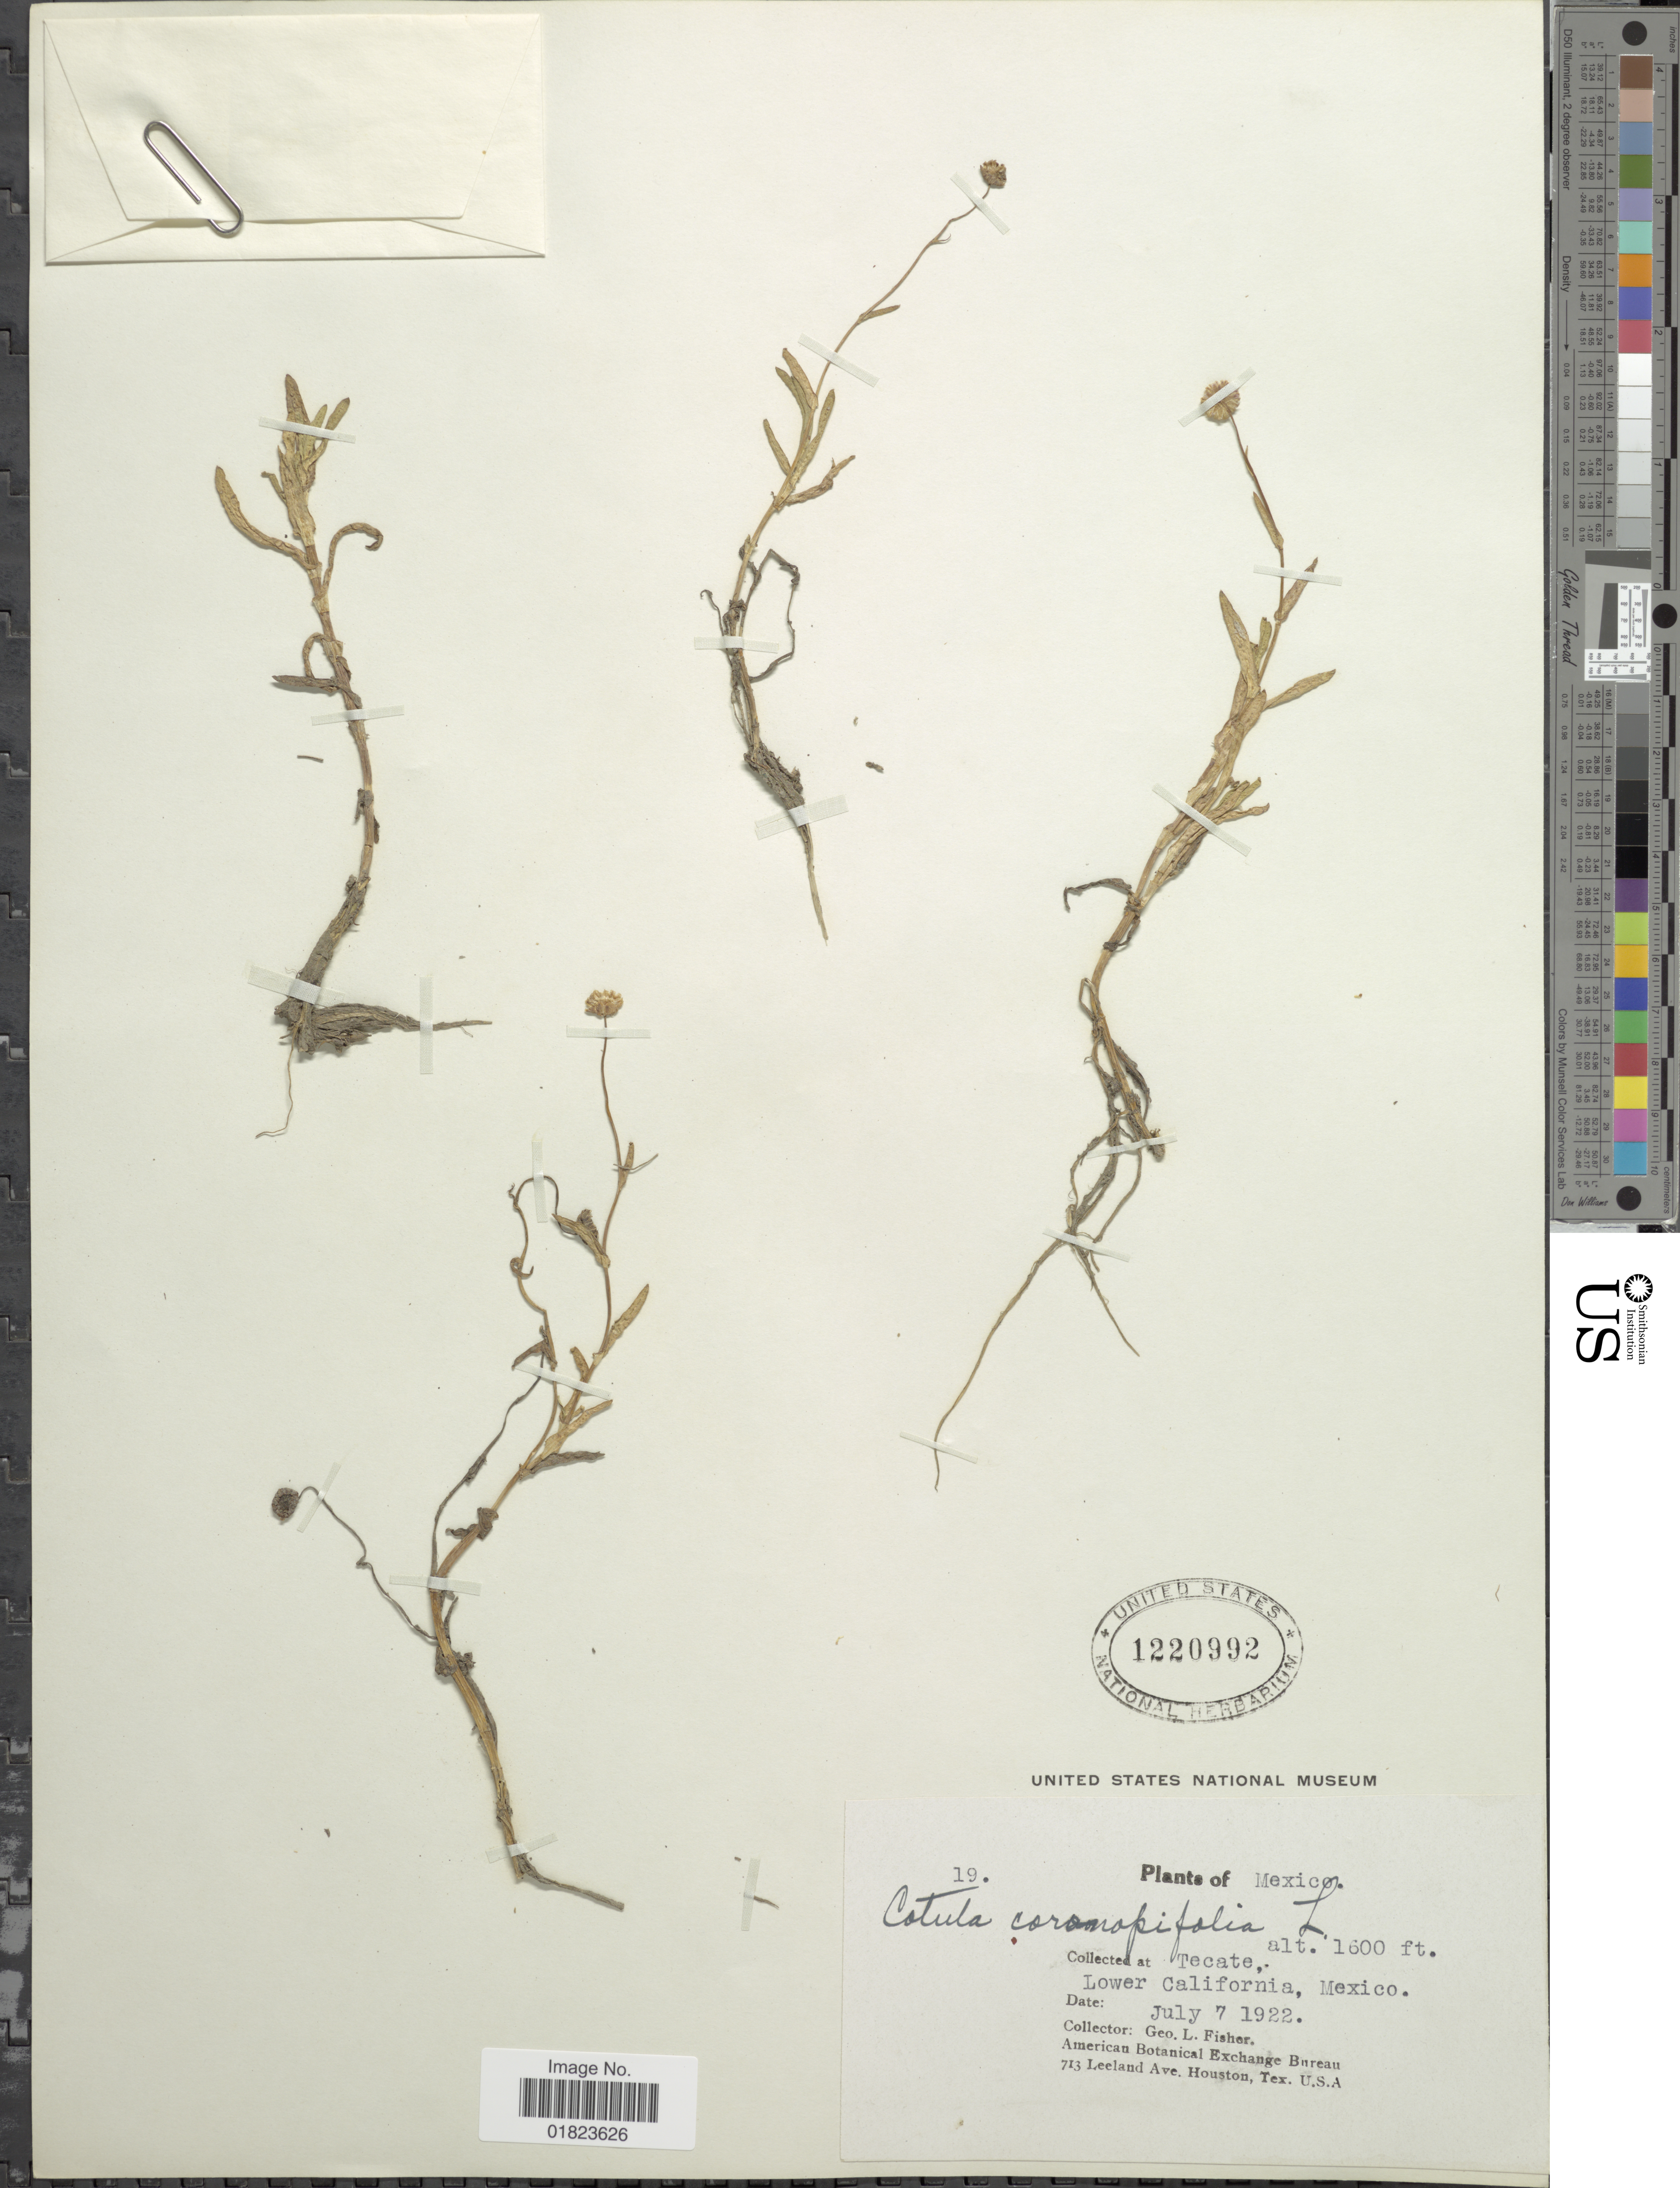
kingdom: Plantae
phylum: Tracheophyta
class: Magnoliopsida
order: Asterales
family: Asteraceae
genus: Cotula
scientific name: Cotula coronopifolia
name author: L.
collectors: G. L. Fisher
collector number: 19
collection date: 1922-07-07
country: Mexico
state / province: Baja California Norte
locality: Tecate, Lower California, Mexico.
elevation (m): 488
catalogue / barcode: US 1220992